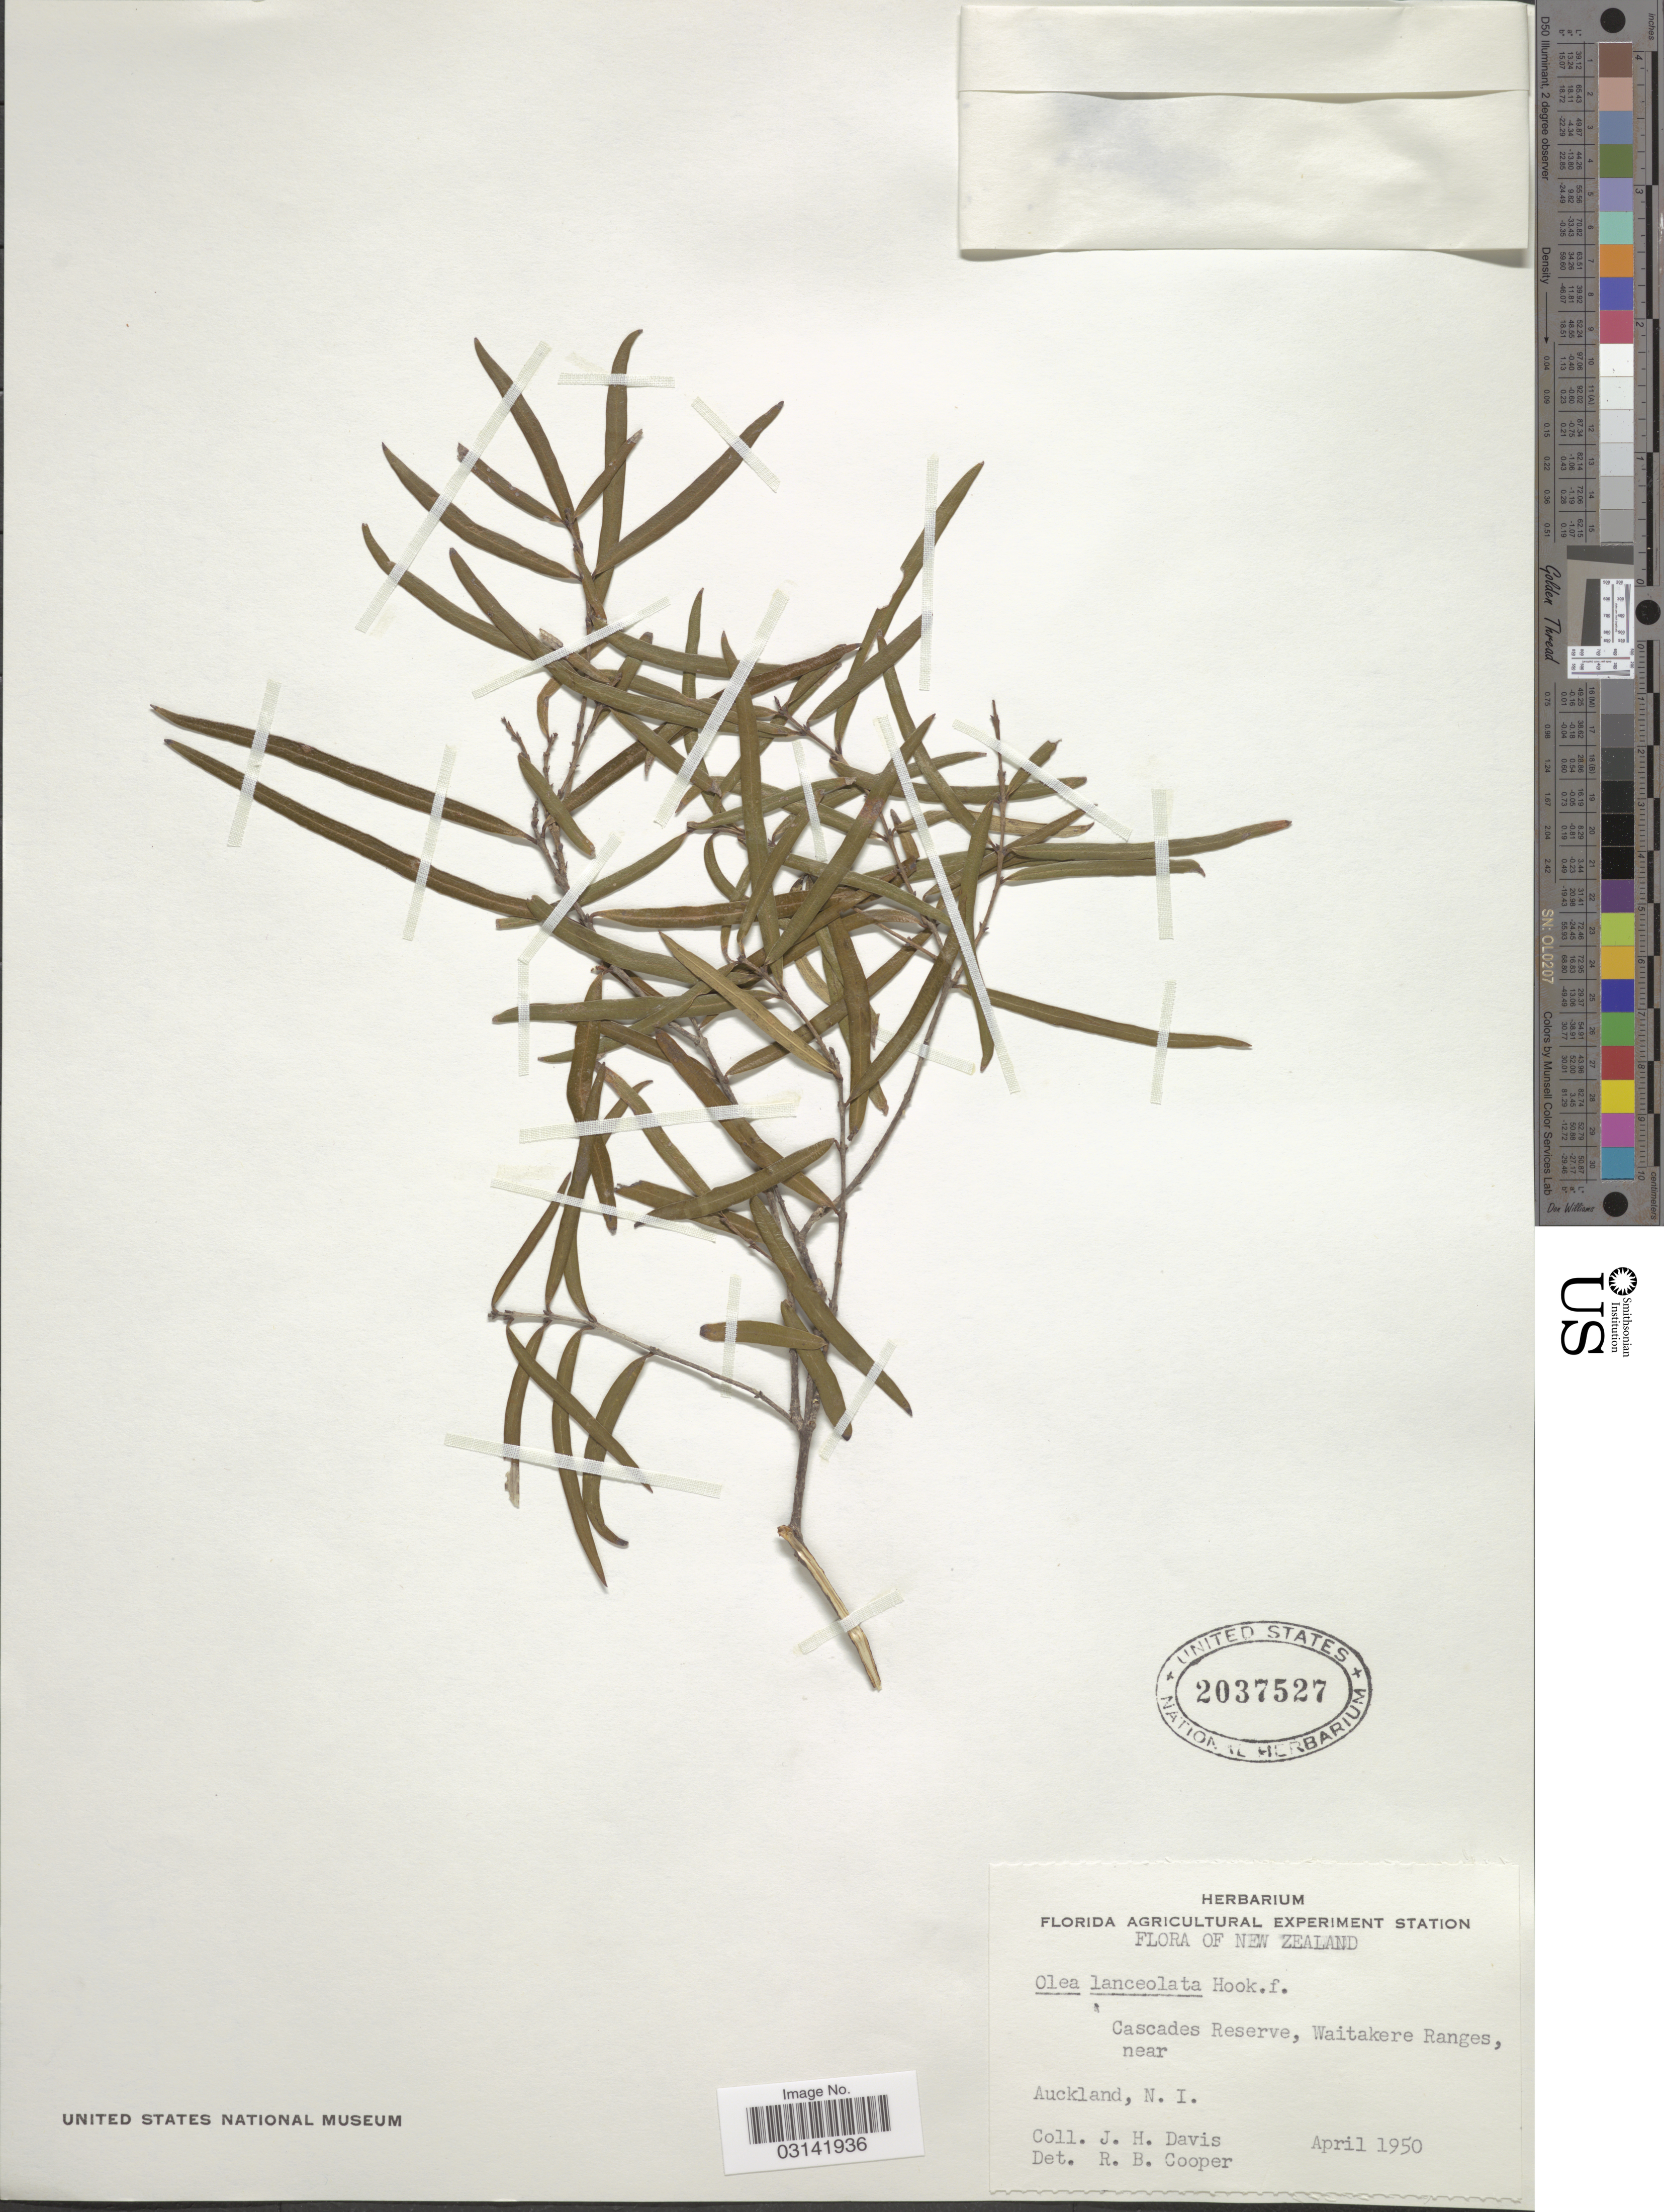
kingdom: Plantae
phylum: Tracheophyta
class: Magnoliopsida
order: Lamiales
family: Oleaceae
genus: Olea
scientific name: Olea lanceolata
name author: Hook. f.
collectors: J. Davis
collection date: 1950-04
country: New Zealand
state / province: Auckland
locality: Cascades Reserve, Waitakere Ranges, near Auckland, N.I.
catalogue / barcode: US 2037527